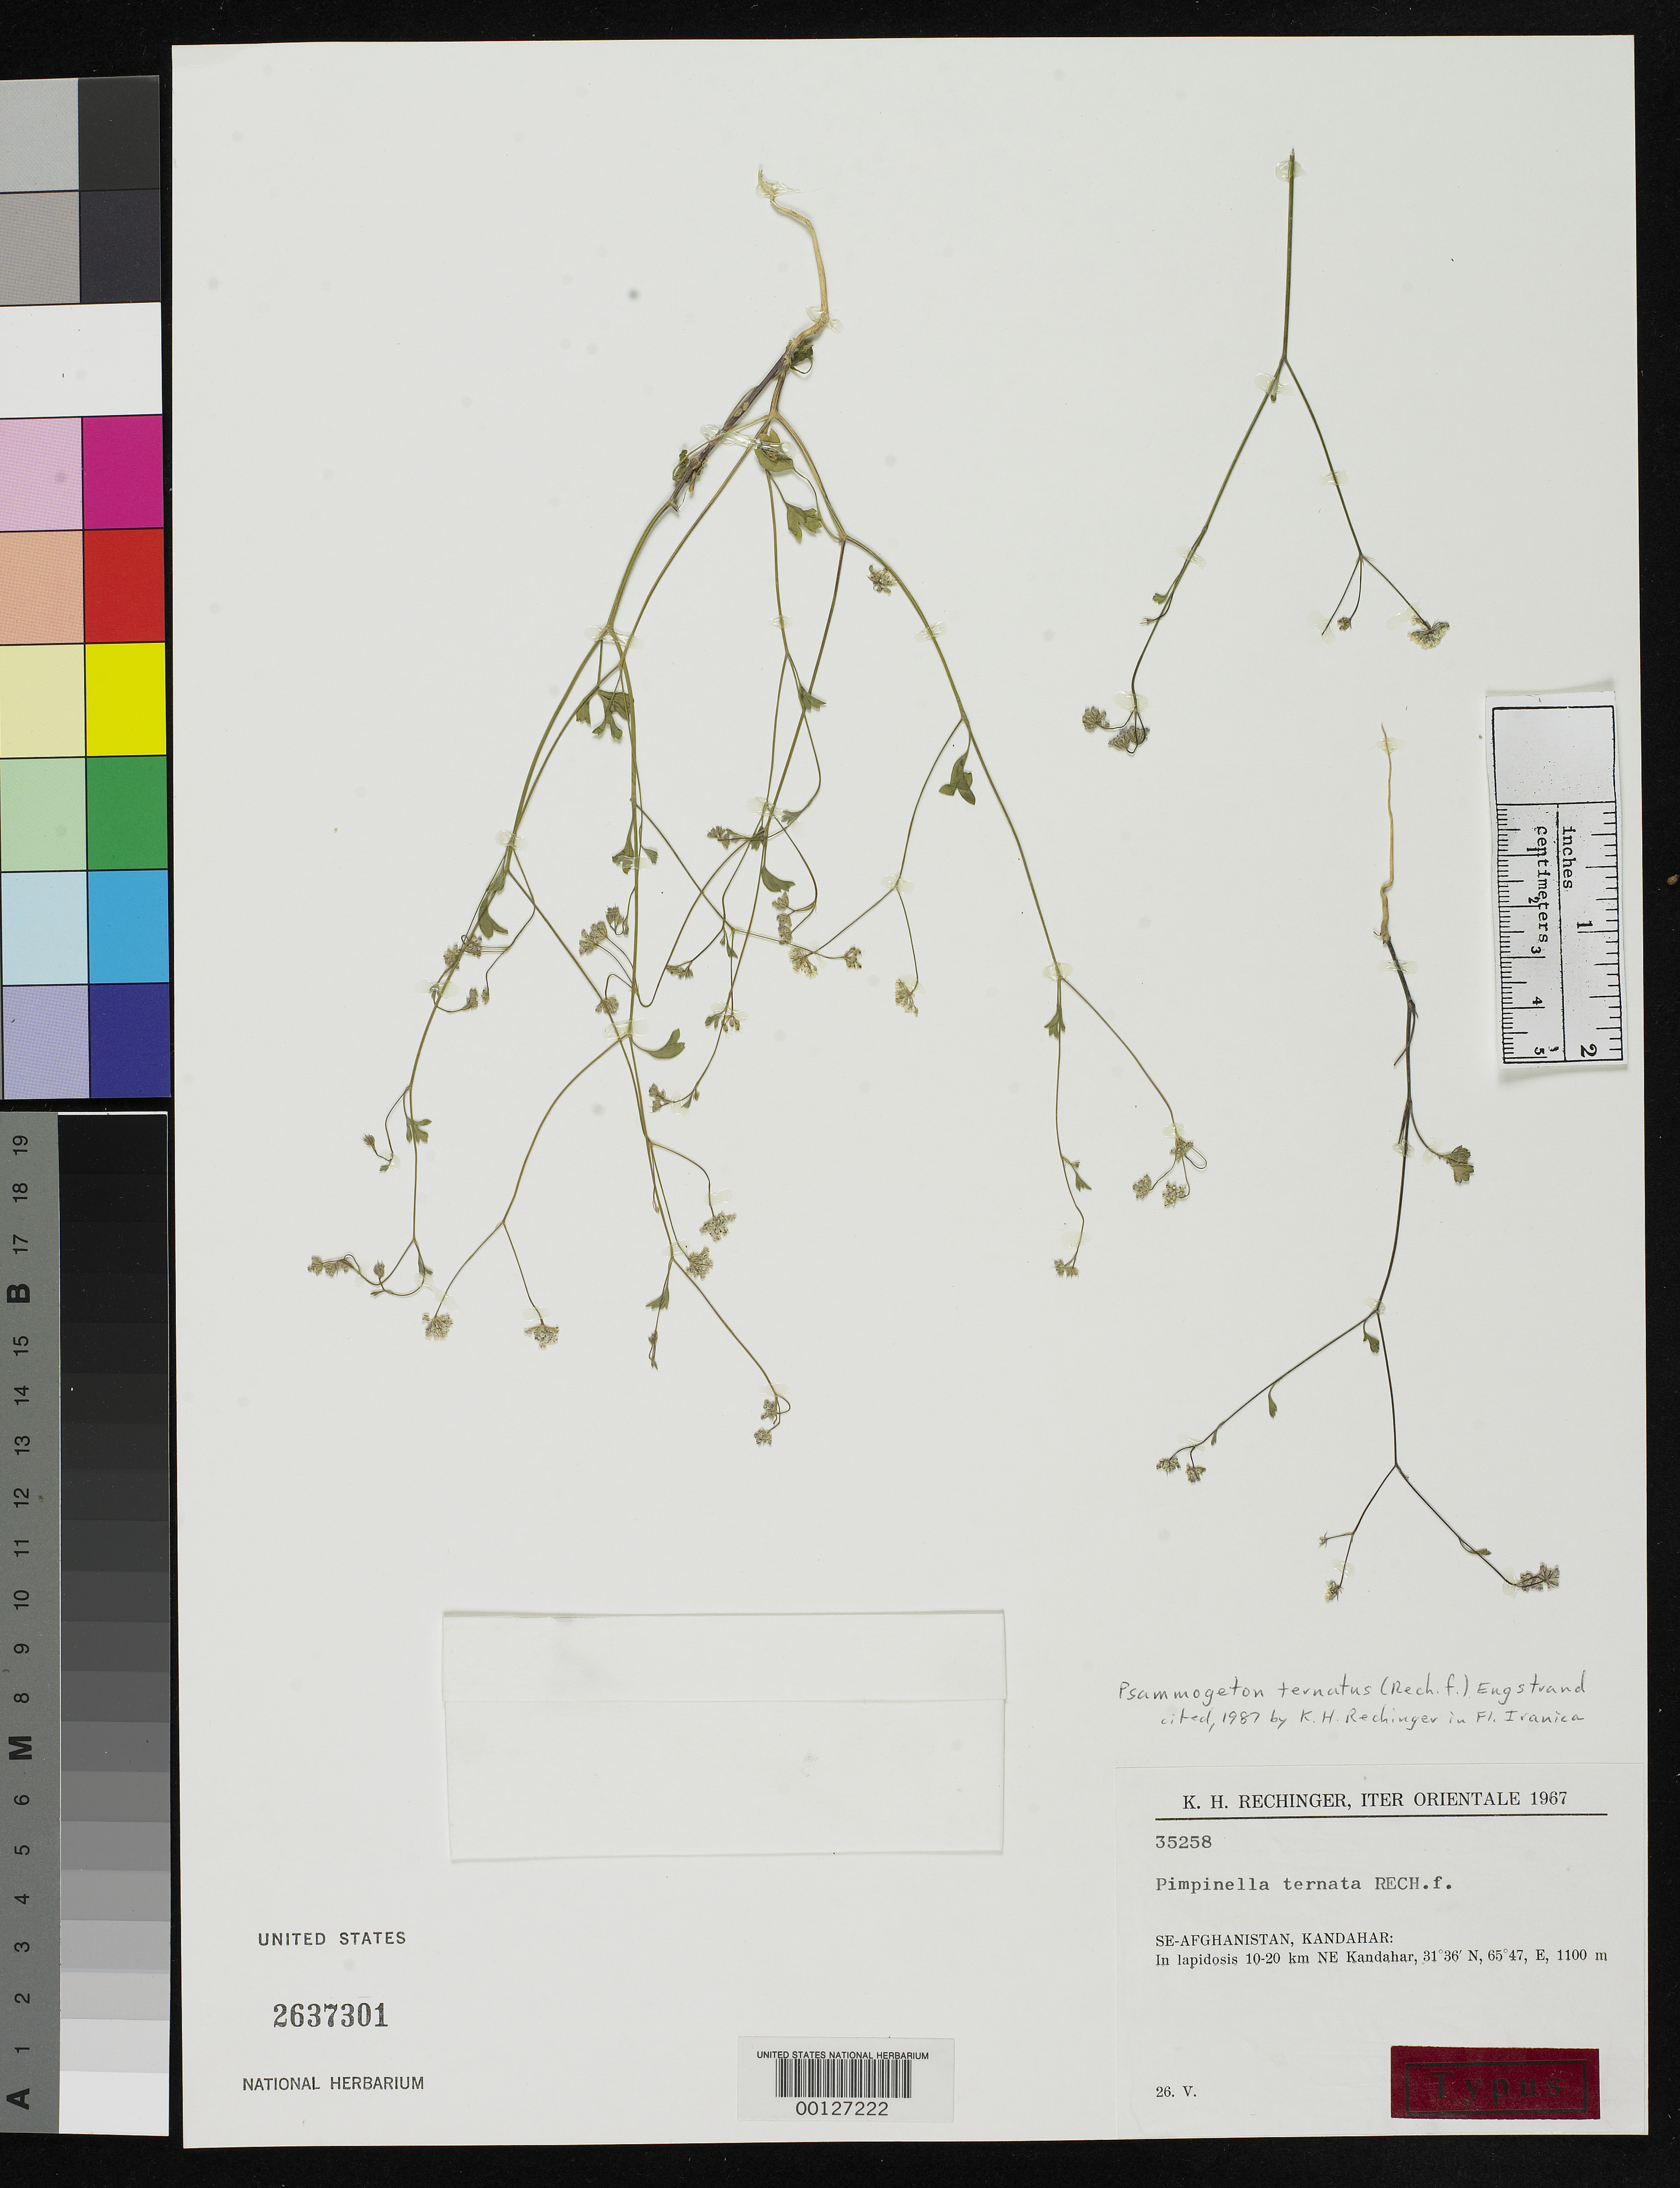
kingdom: Plantae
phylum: Tracheophyta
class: Magnoliopsida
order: Apiales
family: Apiaceae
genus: Pimpinella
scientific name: Pimpinella ternata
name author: Rech. f.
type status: Isotype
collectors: K. H. Rechinger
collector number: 35258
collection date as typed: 26 May 1967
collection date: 1967-05-26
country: Afghanistan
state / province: Kandahar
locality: In Lapidosis 10-20 km Nekandahar.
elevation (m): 1100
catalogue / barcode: US 2637301